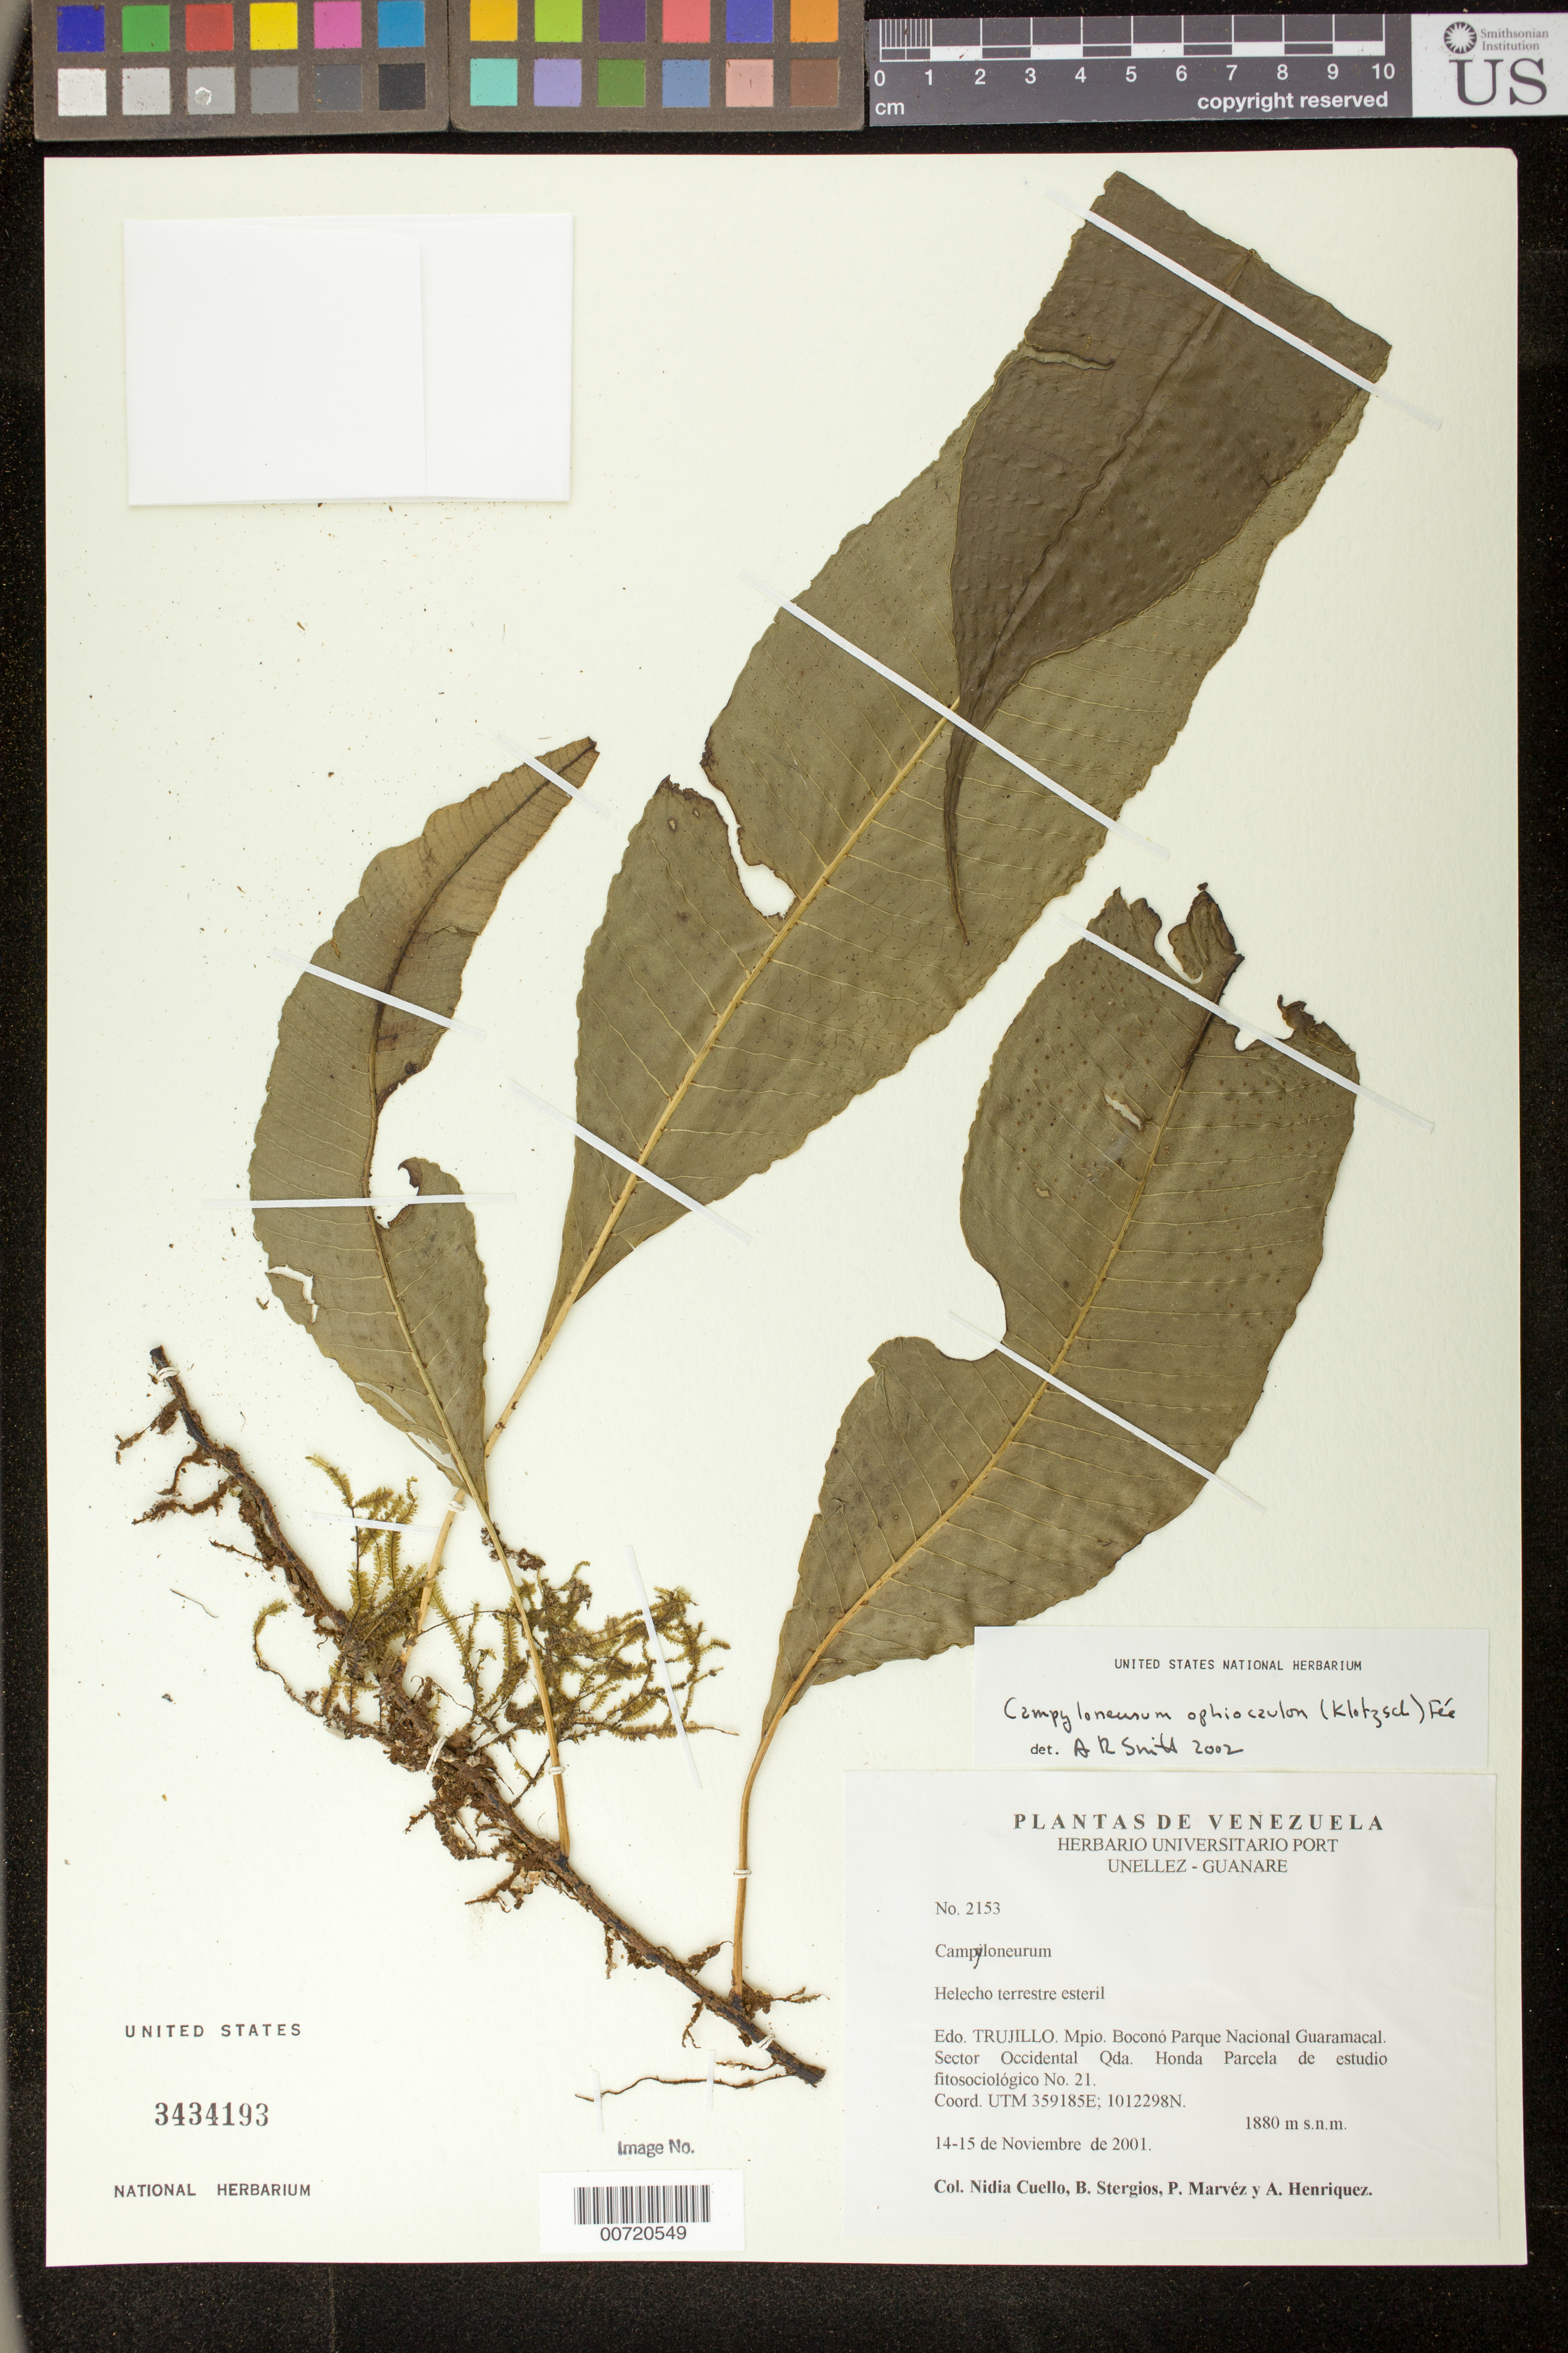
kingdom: Plantae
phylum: Tracheophyta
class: Polypodiopsida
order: Polypodiales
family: Polypodiaceae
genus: Campyloneurum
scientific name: Campyloneurum ophiocaulon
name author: (Klotzsch) Fée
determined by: Smith, Alan R., (UC)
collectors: N. L. Cuello, B. G. Stergios, P. Marvéz & A. Henriquez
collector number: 2153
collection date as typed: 14 Nov 2001 to 15 Nov 2001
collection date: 2001-11-14/2001-11-15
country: Venezuela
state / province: Trujillo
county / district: Boconó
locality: Parque Nacional Guaramacal. Sector occidental Qda. Honda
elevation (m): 1880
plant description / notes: PORT, US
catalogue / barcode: US 3434193